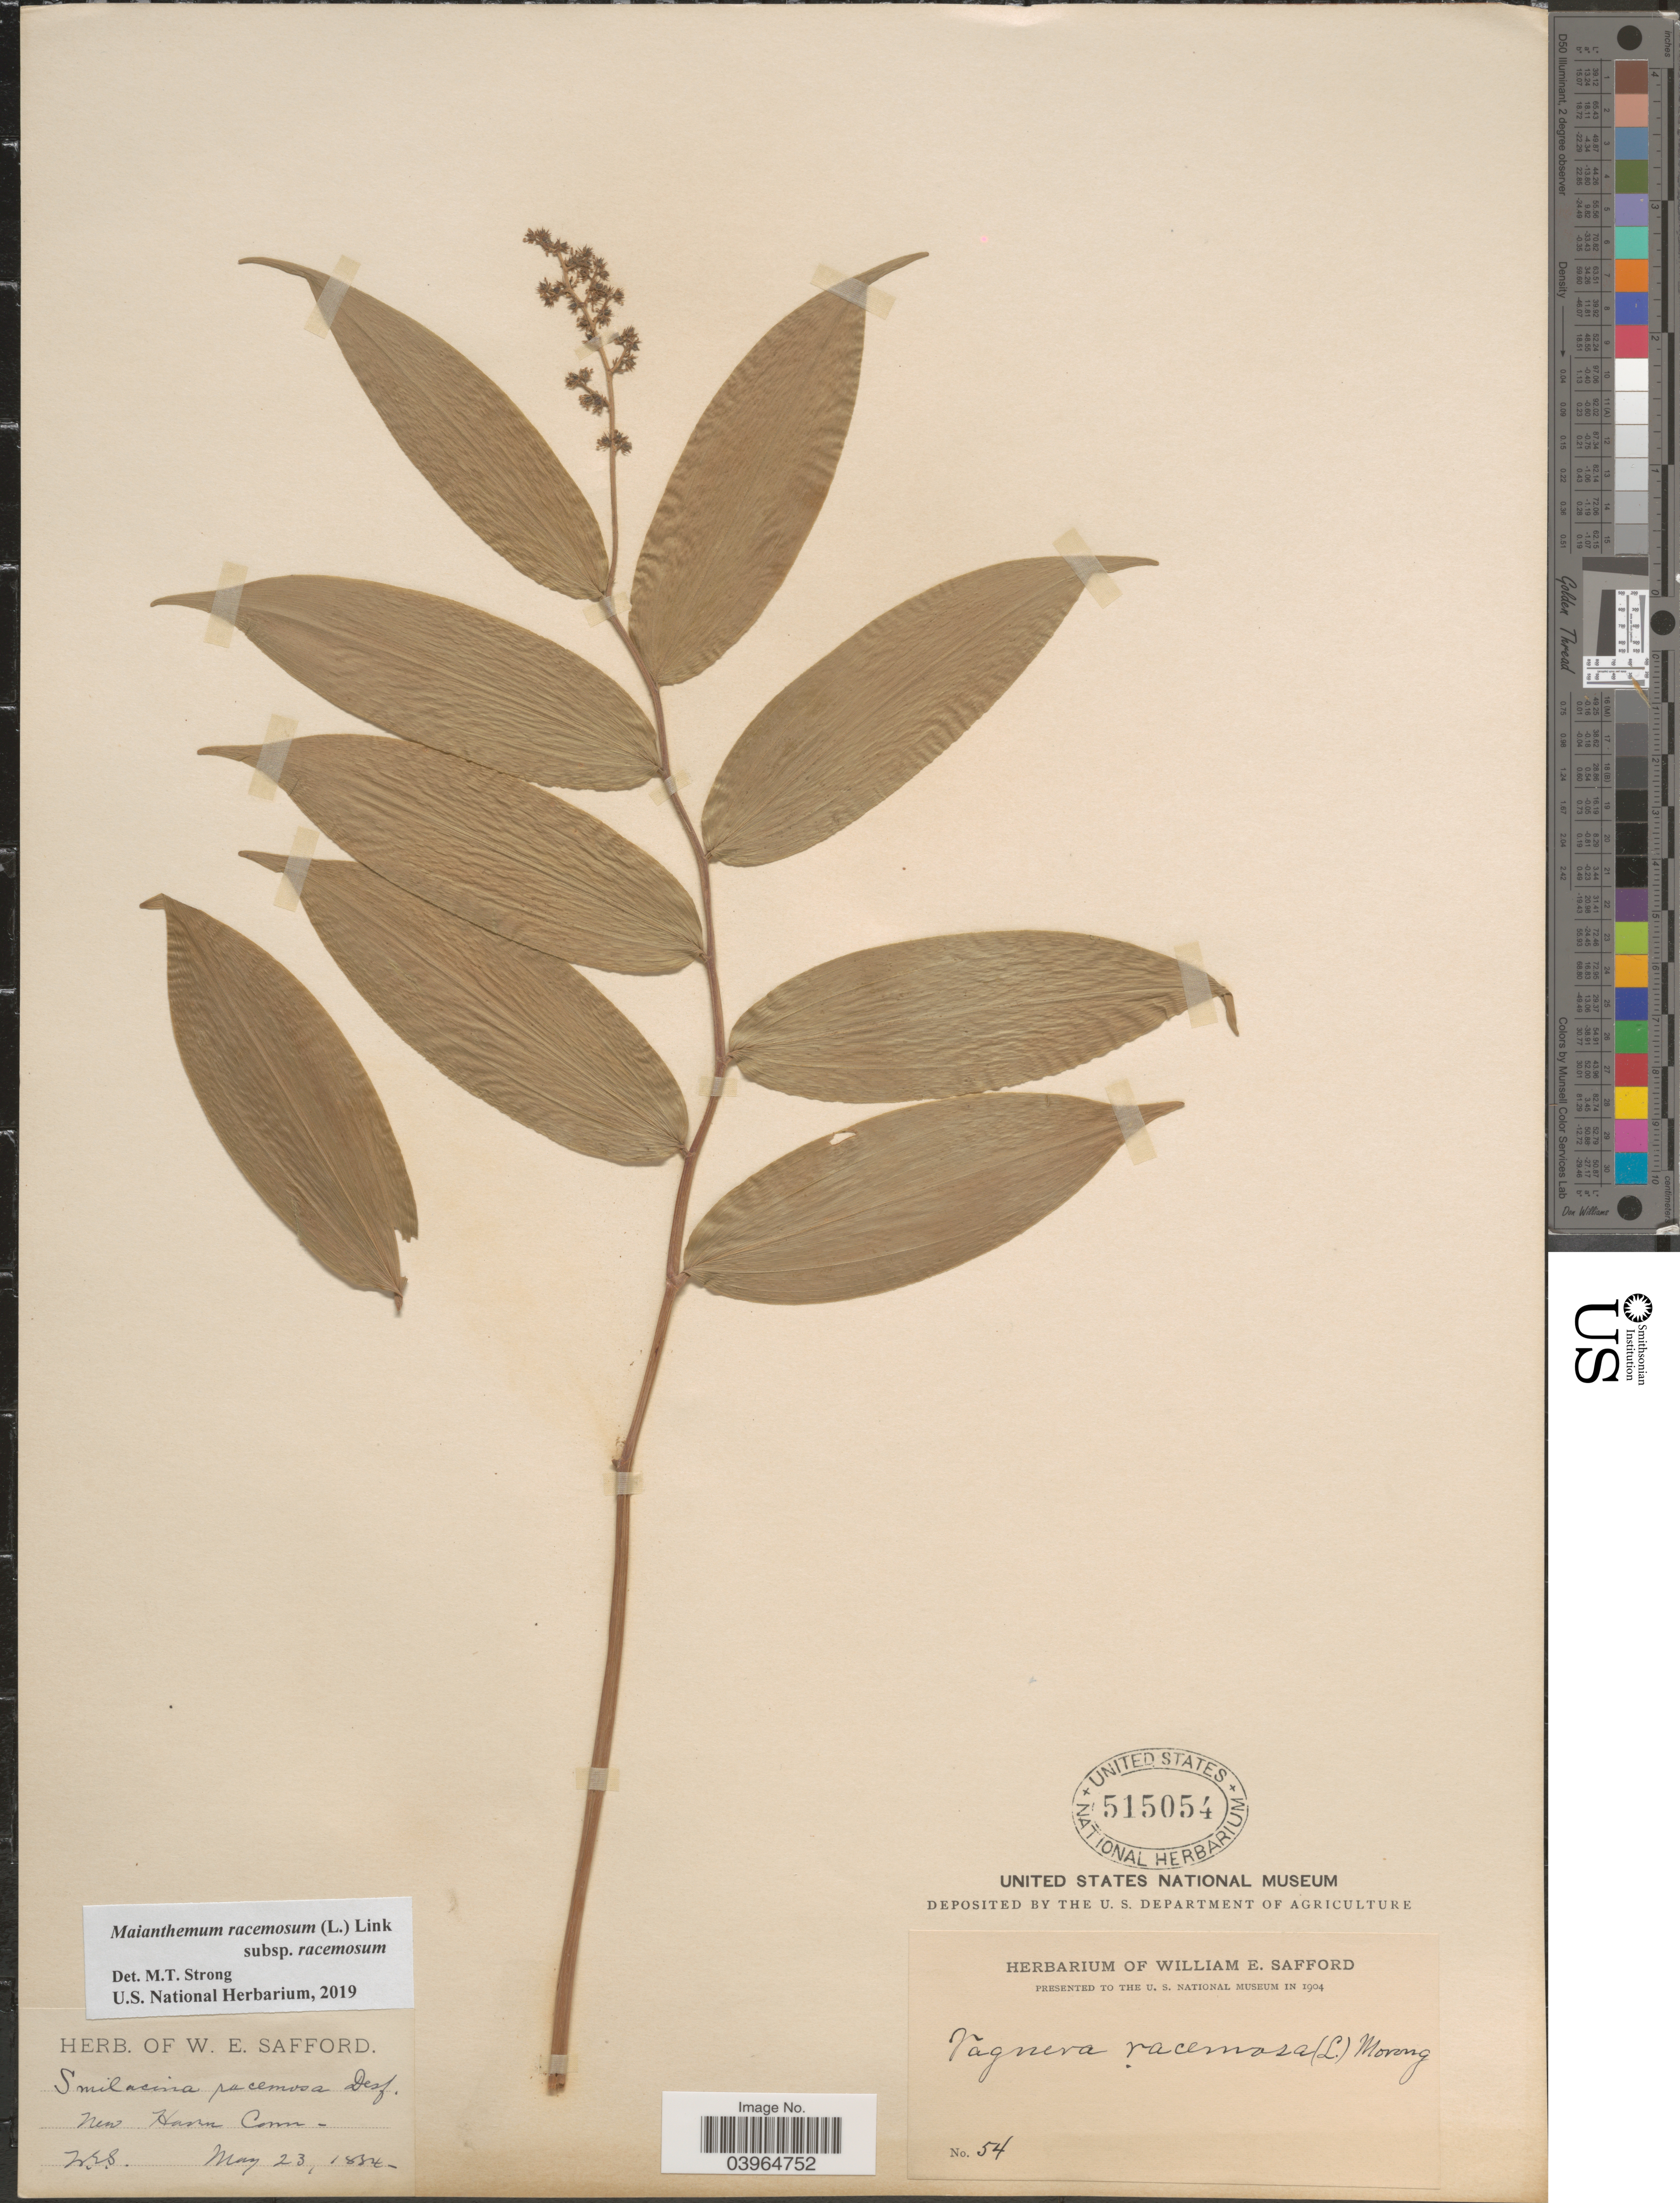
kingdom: Plantae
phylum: Tracheophyta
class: Liliopsida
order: Asparagales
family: Asparagaceae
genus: Maianthemum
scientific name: Maianthemum racemosum subsp. racemosum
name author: (L.) Link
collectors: W. E. Safford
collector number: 54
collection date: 1834-05-23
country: United States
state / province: Connecticut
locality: New Haven.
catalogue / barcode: US 515054